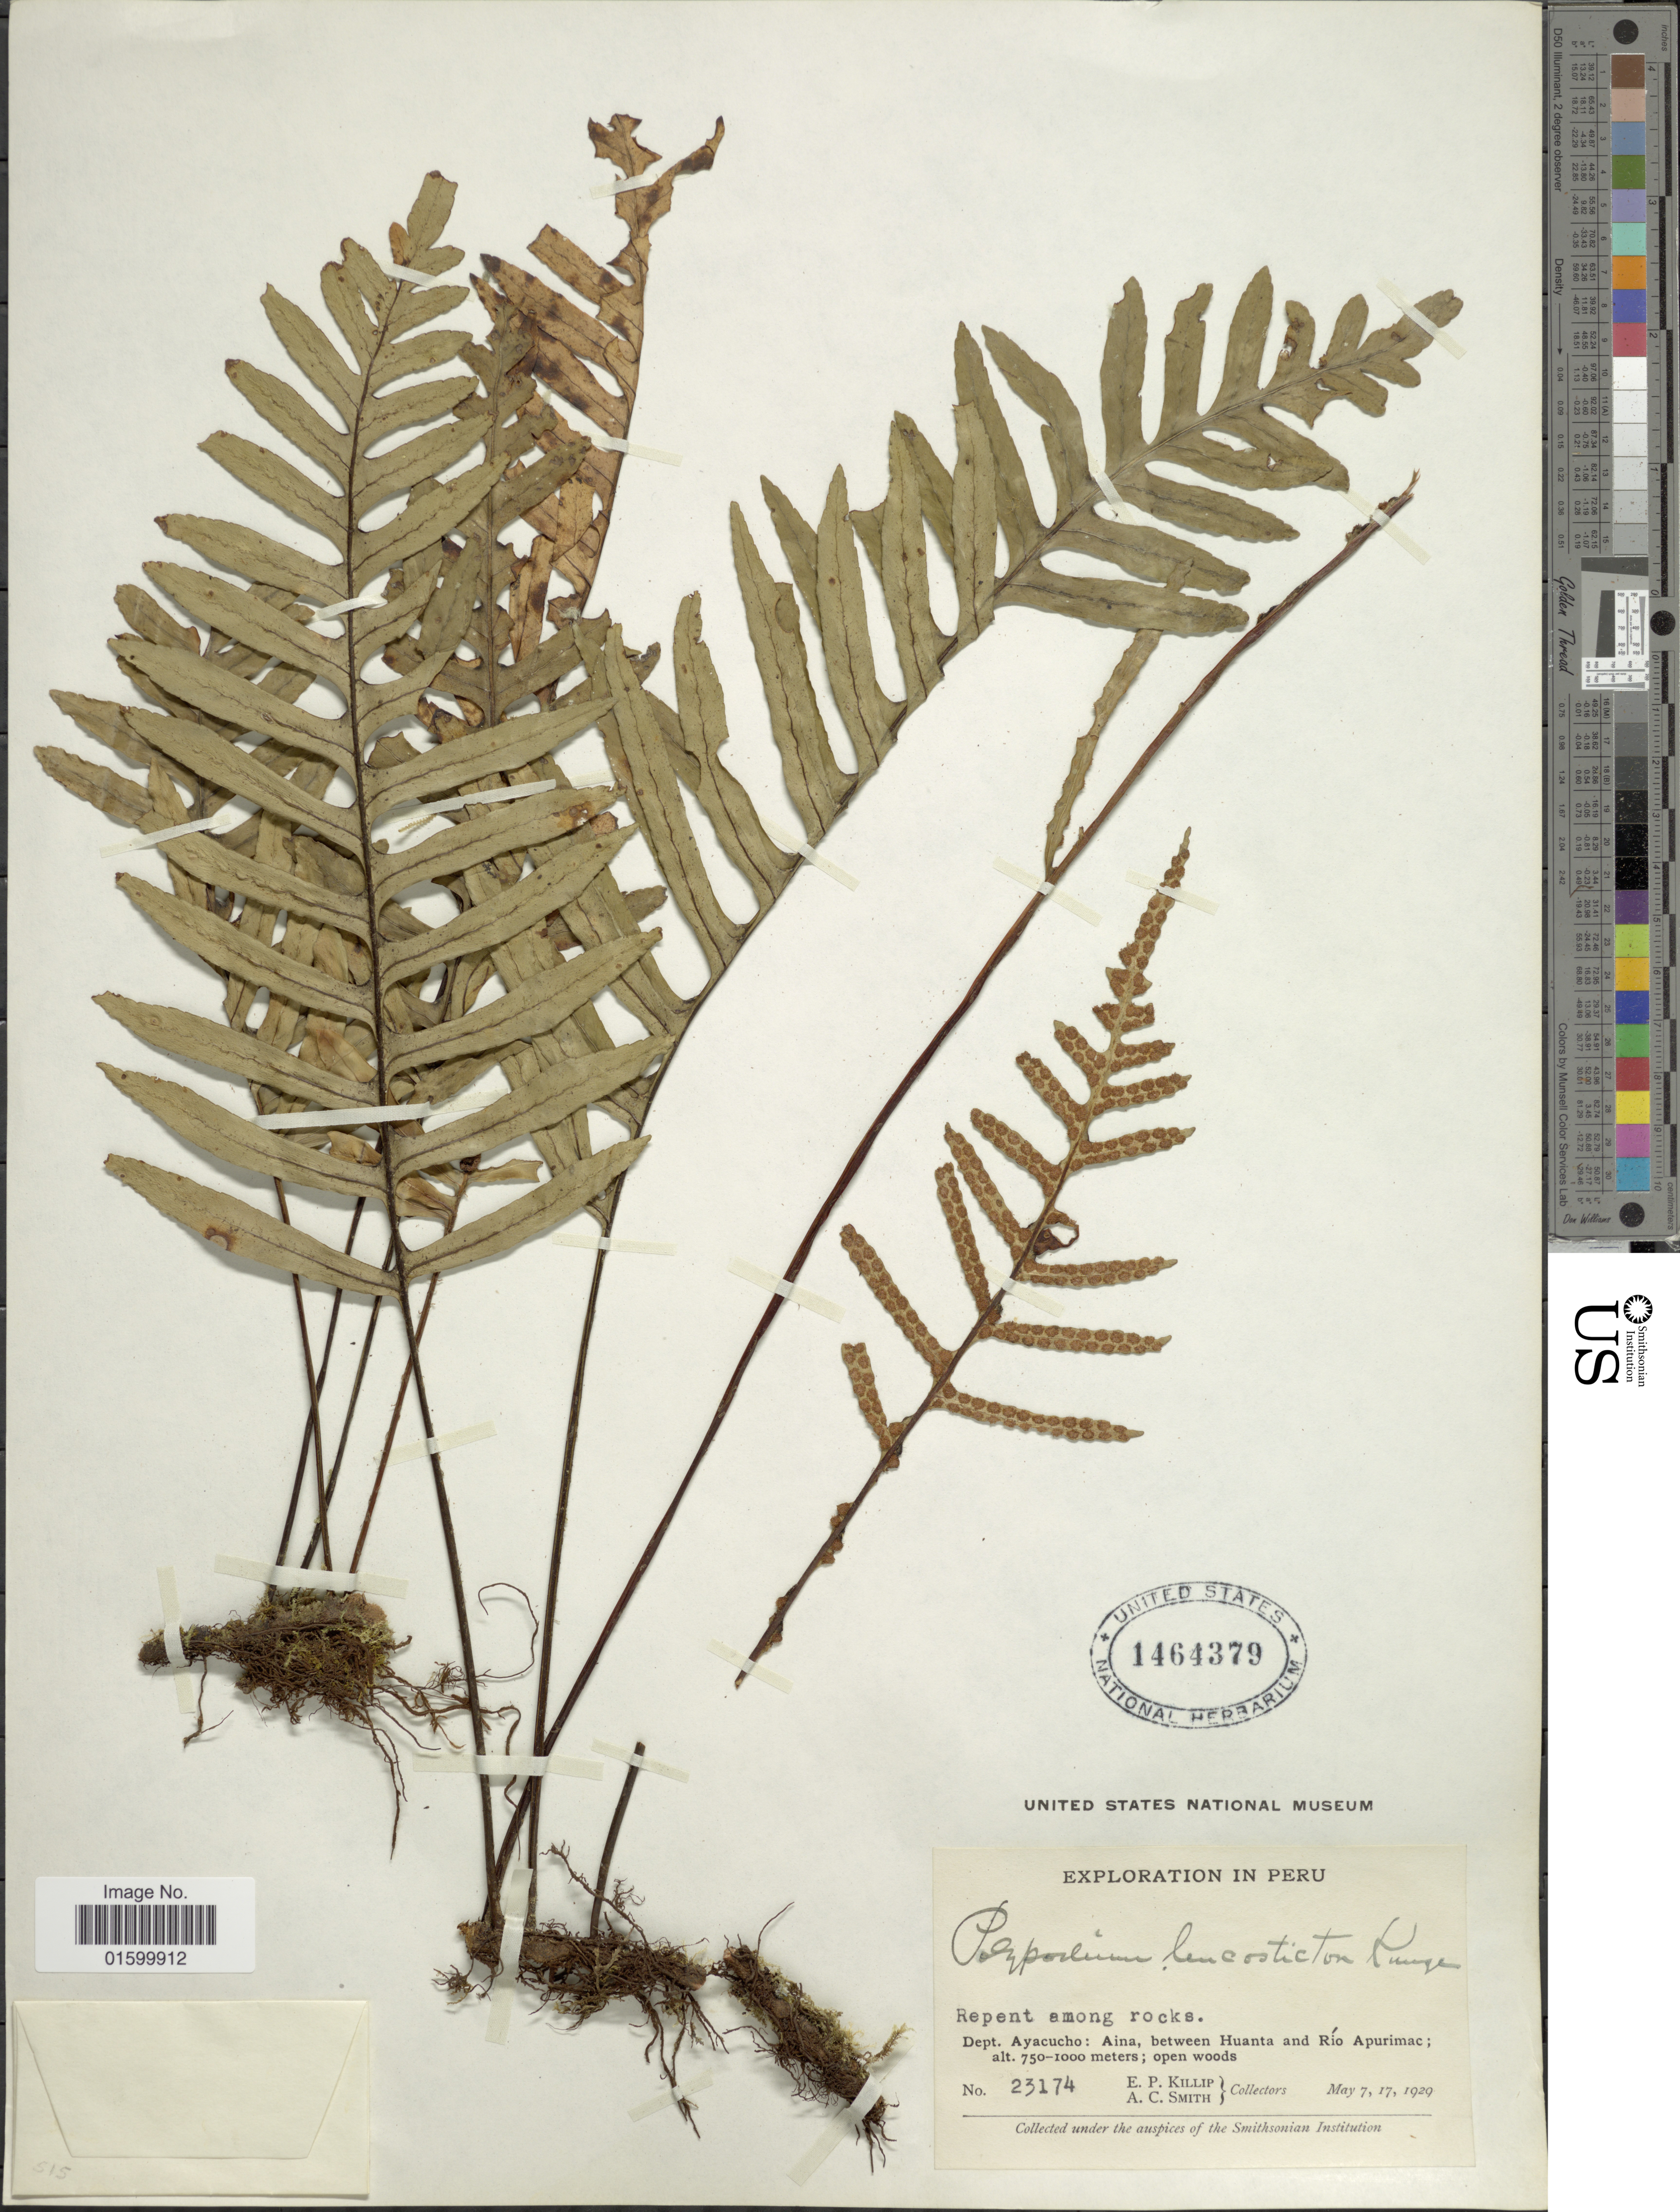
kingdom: Plantae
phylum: Tracheophyta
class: Polypodiopsida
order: Polypodiales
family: Polypodiaceae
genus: Pleopeltis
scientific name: Pleopeltis remota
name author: (Desv.) A.R. Sm.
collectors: E. P. Killip & A. C. Smith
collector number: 23174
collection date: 1929-05-07/1929-05-17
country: Peru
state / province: Ayacucho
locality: Dept. Ayacucho: Aina, between Huanta and Rio Apurimac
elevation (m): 750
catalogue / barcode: US 1464379